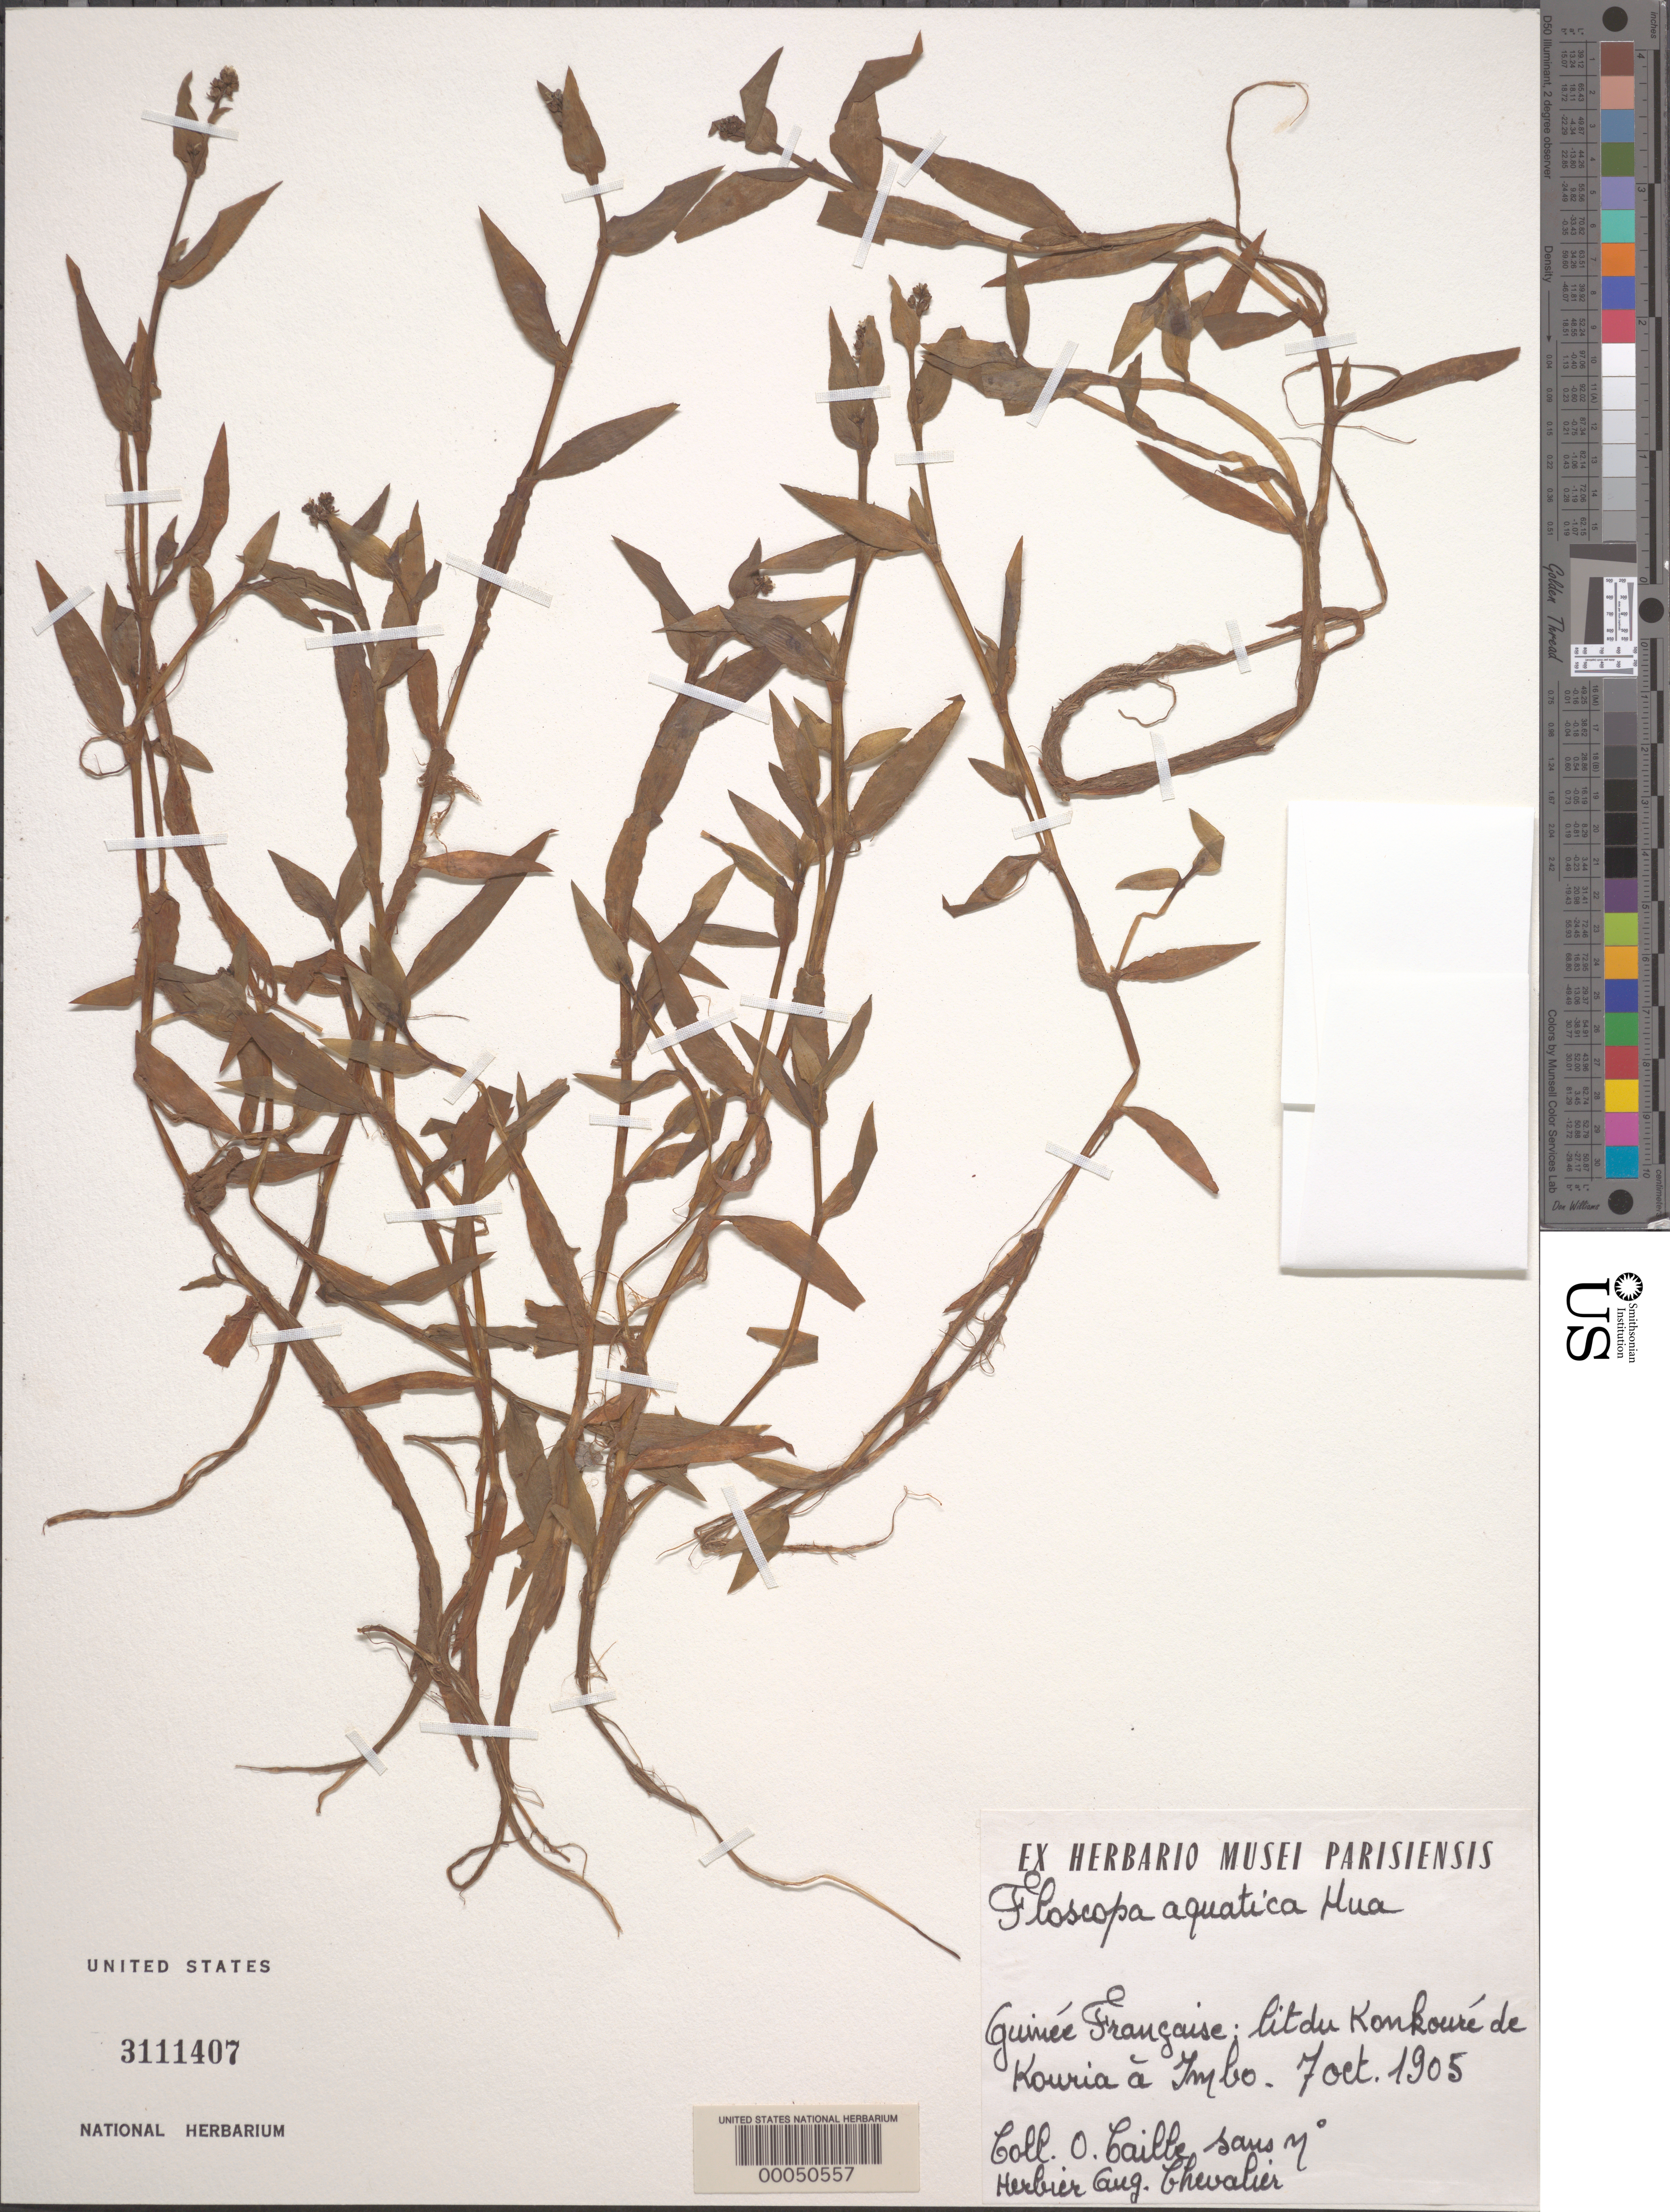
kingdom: Plantae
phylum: Tracheophyta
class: Liliopsida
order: Commelinales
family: Commelinaceae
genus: Floscopa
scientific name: Floscopa aquatica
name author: Hua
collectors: O. Caille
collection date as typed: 07 Oct 1905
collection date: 1905-10-07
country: Guinea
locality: Lit du konkoure de kouria a imbo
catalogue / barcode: US 3111407